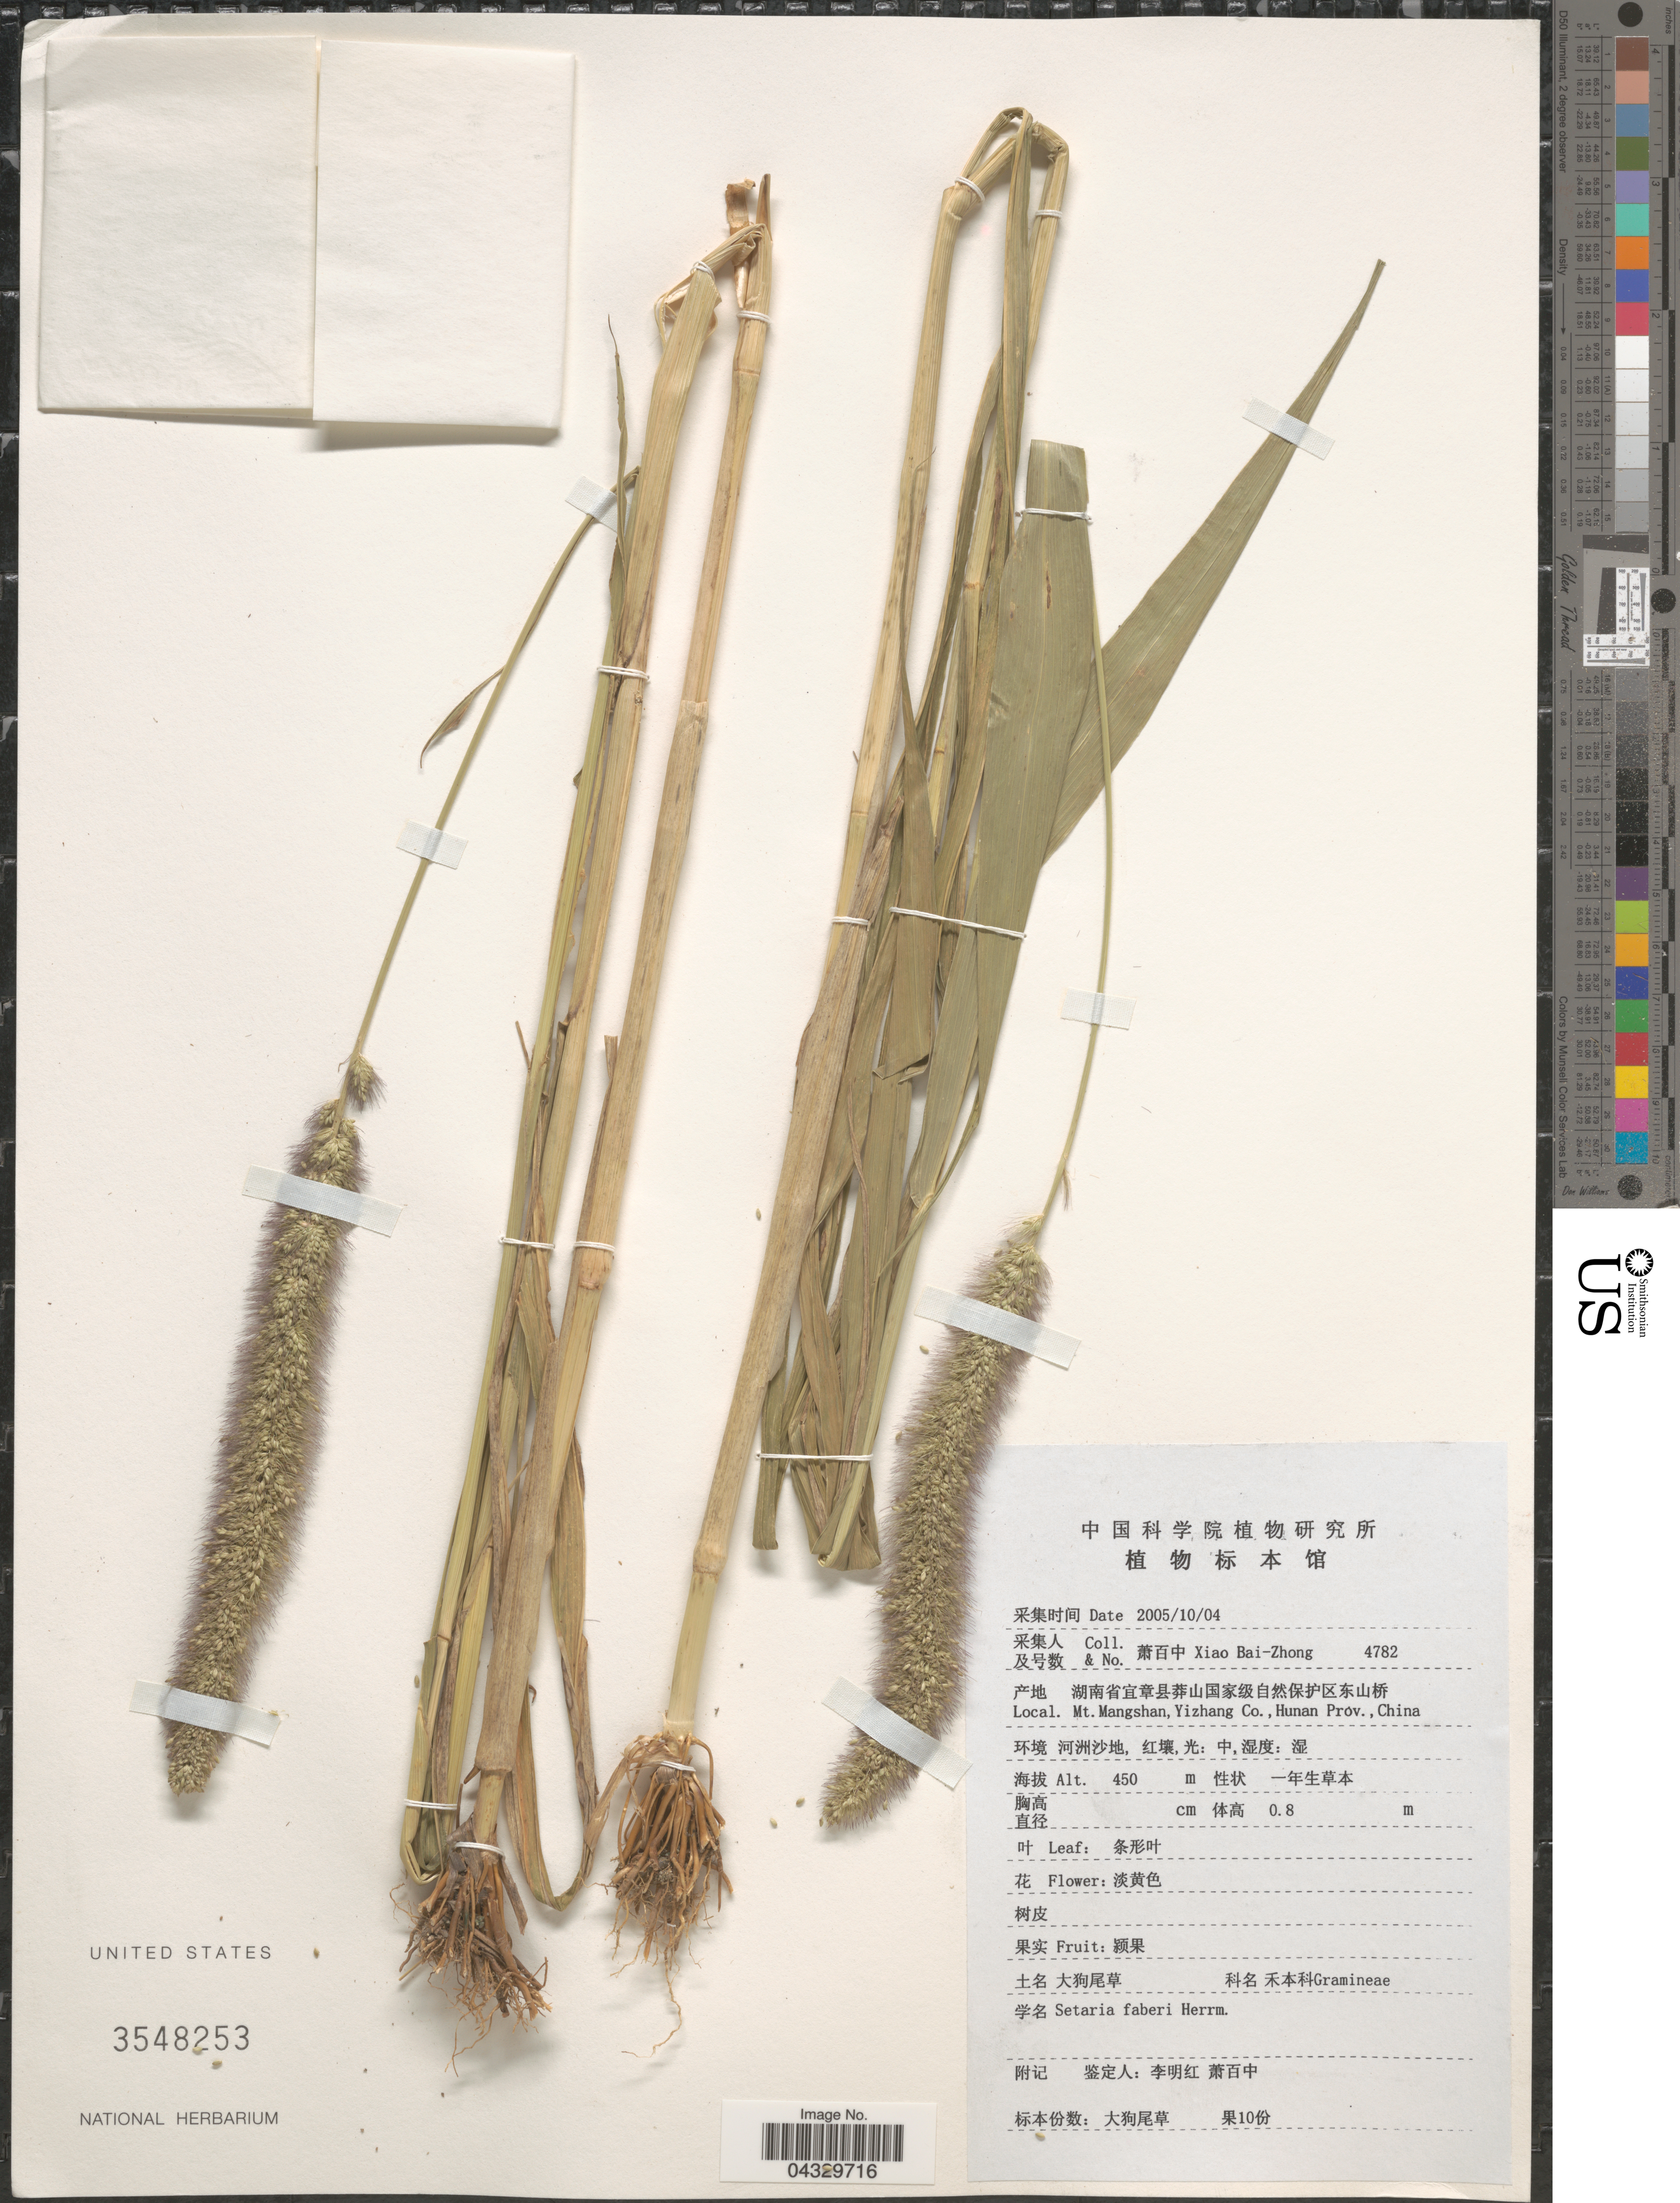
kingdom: Plantae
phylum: Tracheophyta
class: Liliopsida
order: Poales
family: Poaceae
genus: Setaria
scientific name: Setaria faberi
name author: R.A.W. Herrm.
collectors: B. Z. Xiao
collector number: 4782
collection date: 2005-10-04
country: China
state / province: Hunan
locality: Mt. Mangshan, Yizhang Co.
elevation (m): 450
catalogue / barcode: US 3548253